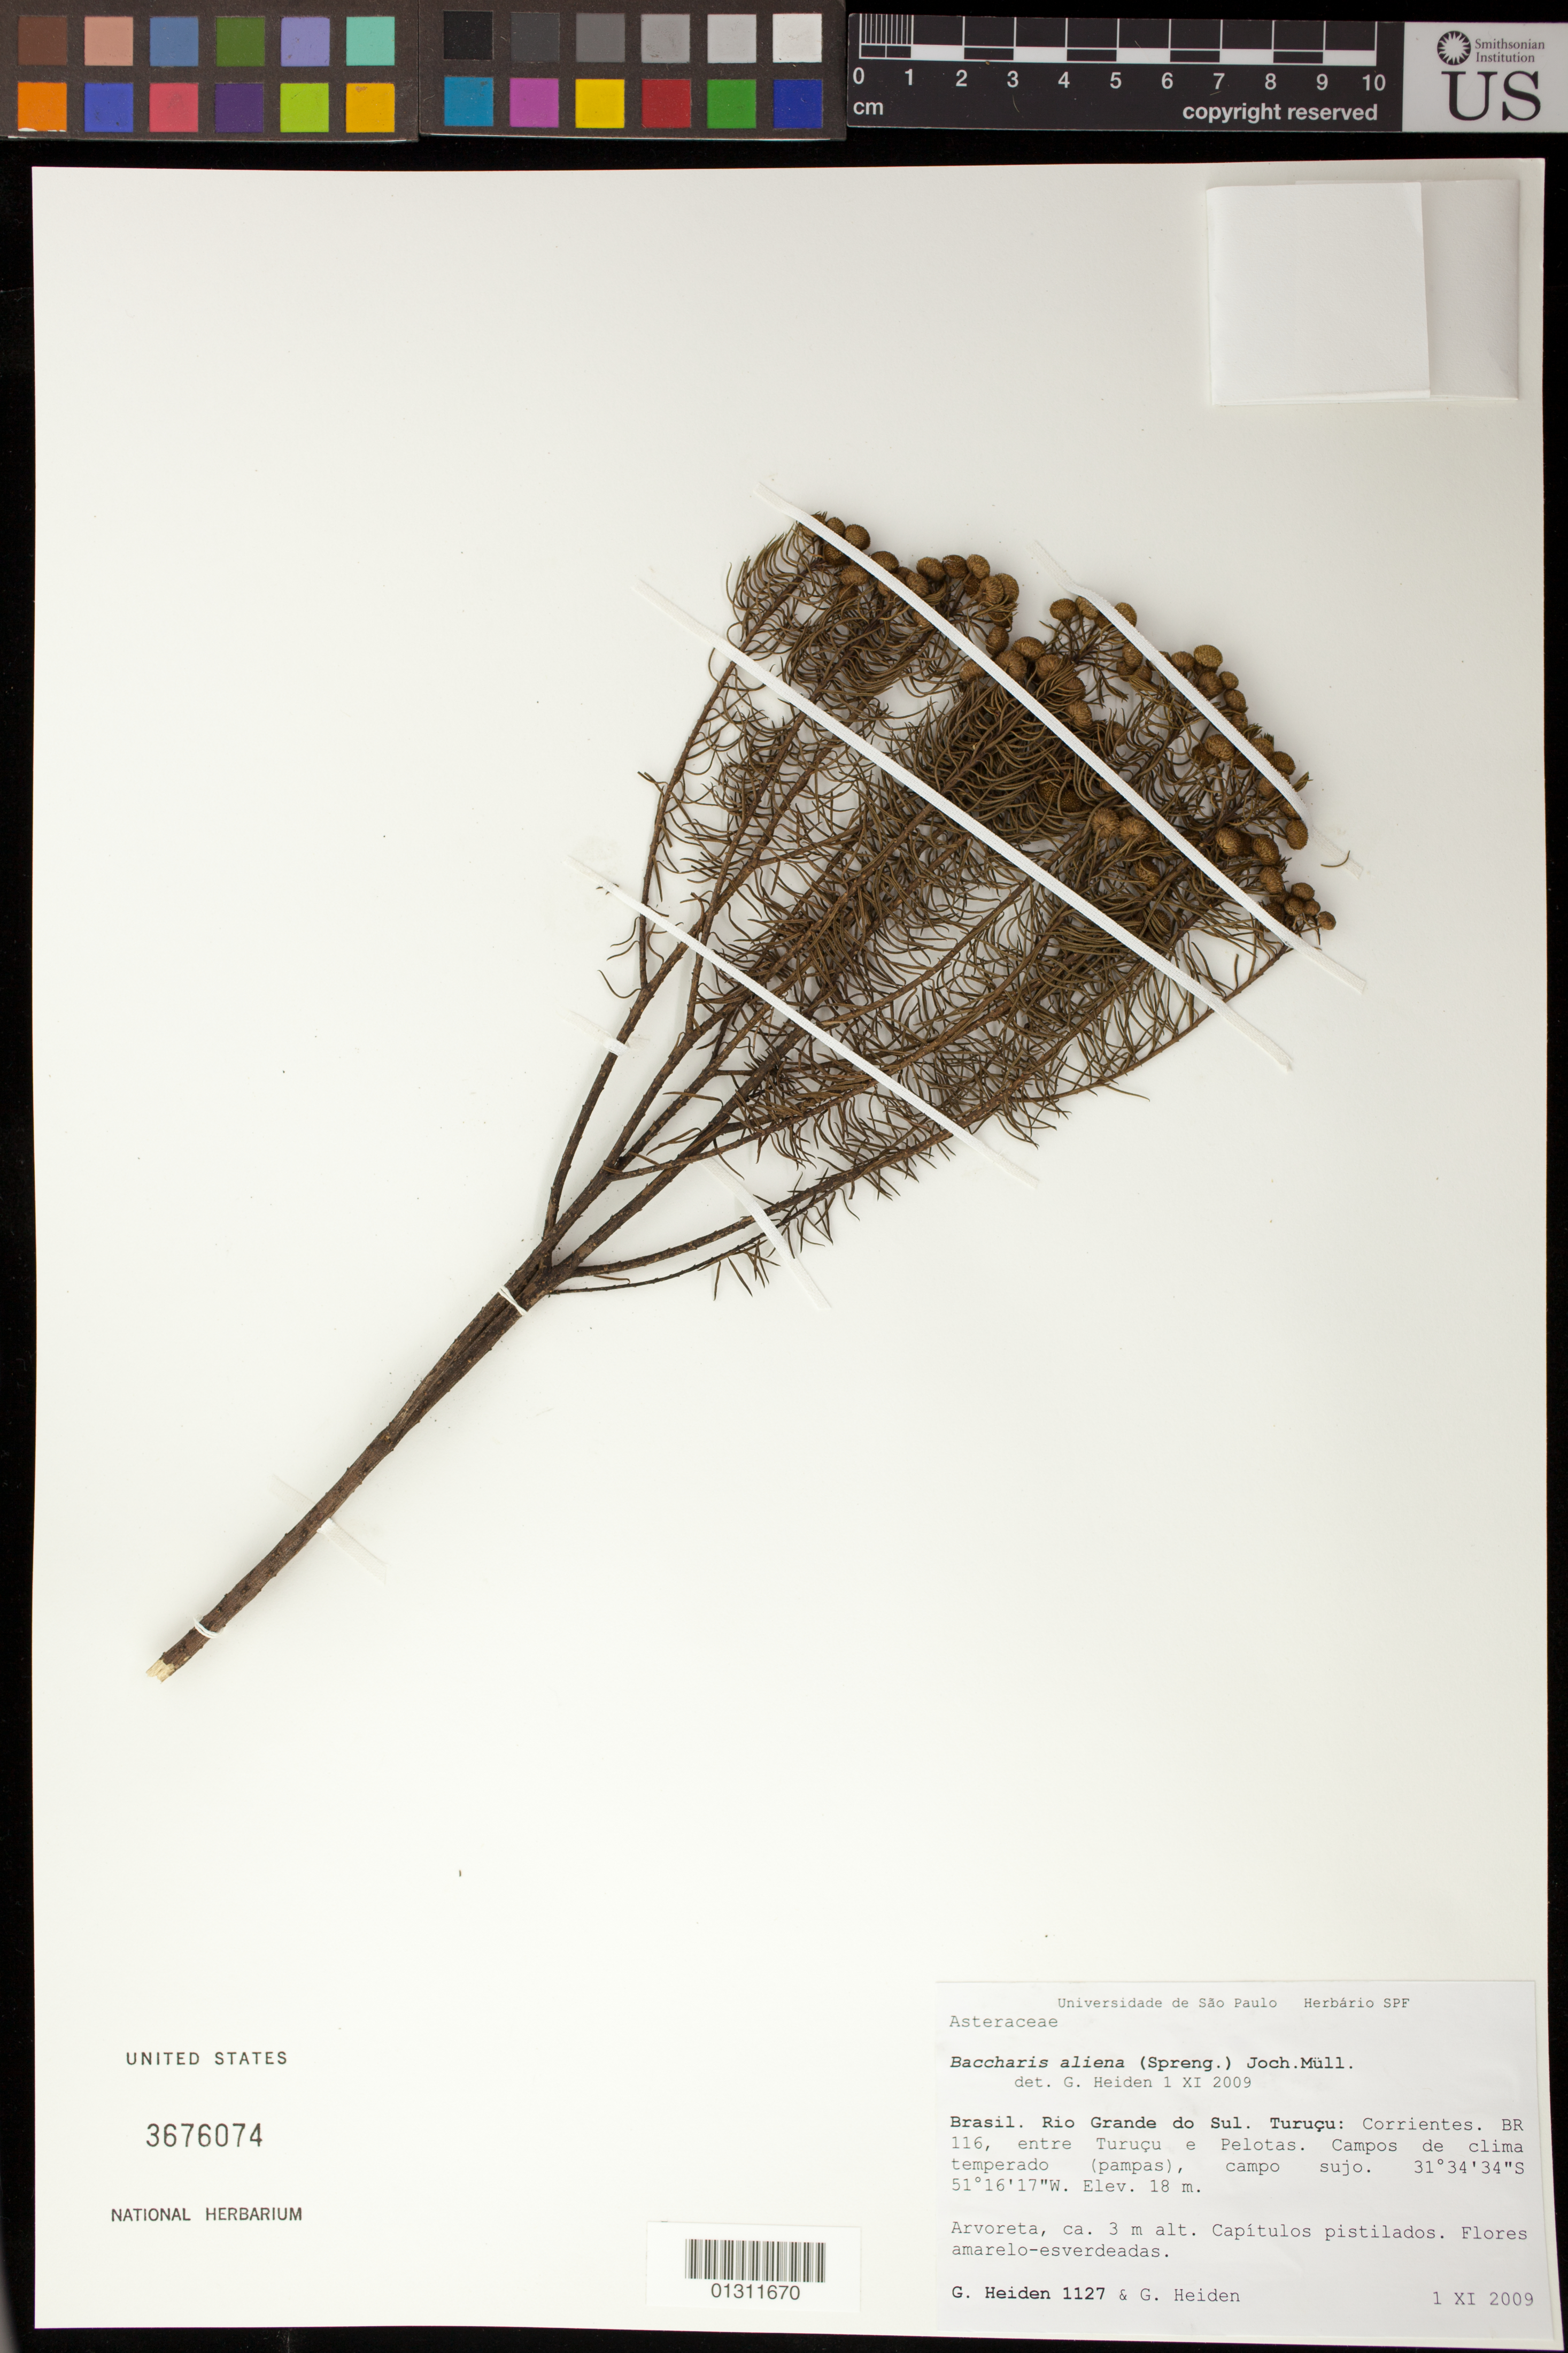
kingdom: Plantae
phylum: Tracheophyta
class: Magnoliopsida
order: Asterales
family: Asteraceae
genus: Baccharis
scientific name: Baccharis aliena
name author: (Spreng.) Joch. Müll.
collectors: G. Heiden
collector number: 1127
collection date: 2009-11-01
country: Brazil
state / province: Rio Grande do Sul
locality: Turucu: Corrientes. BR 116, entre Turucu e Pelotas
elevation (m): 18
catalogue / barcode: US 3676074